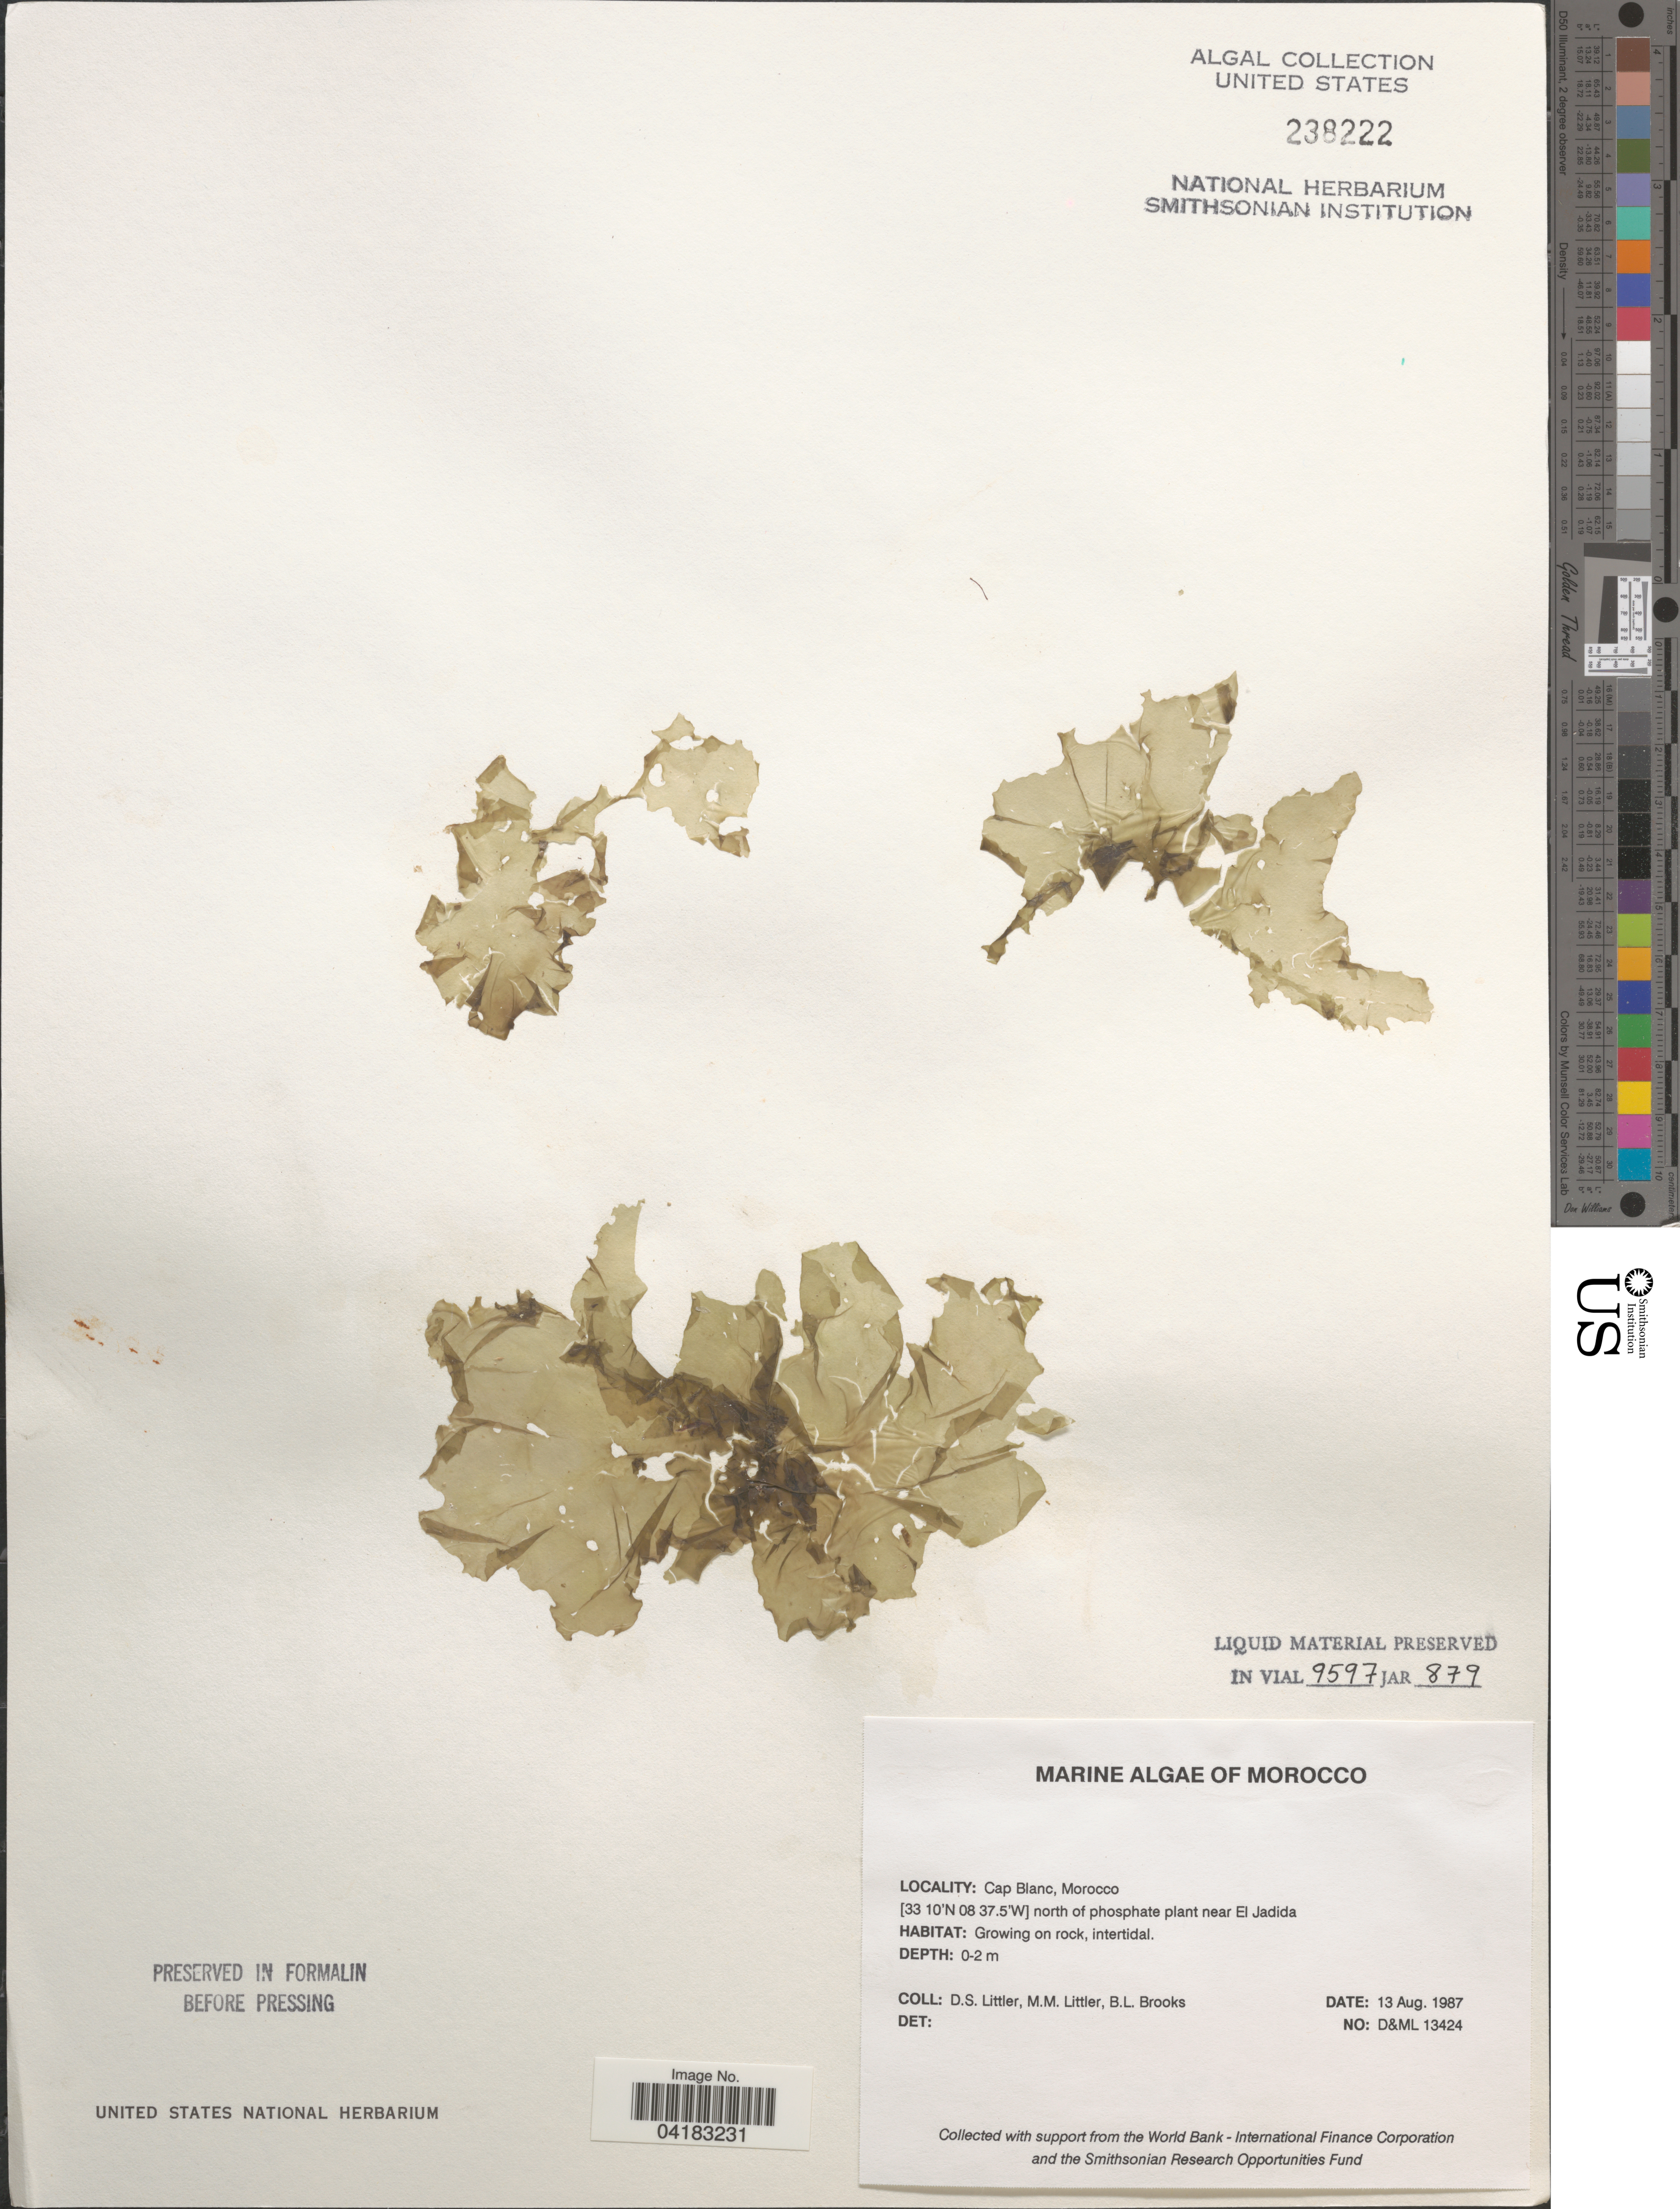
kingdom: Plantae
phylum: Chlorophyta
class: Ulvophyceae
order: Ulvales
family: Ulvaceae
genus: Ulva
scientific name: Ulva sp.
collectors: D. S. Littler & B. Brooks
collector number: D&ML13424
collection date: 1987-08-13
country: Morocco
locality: Cap Blanc, north of phosphate plant near El Jadida.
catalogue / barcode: US 238222